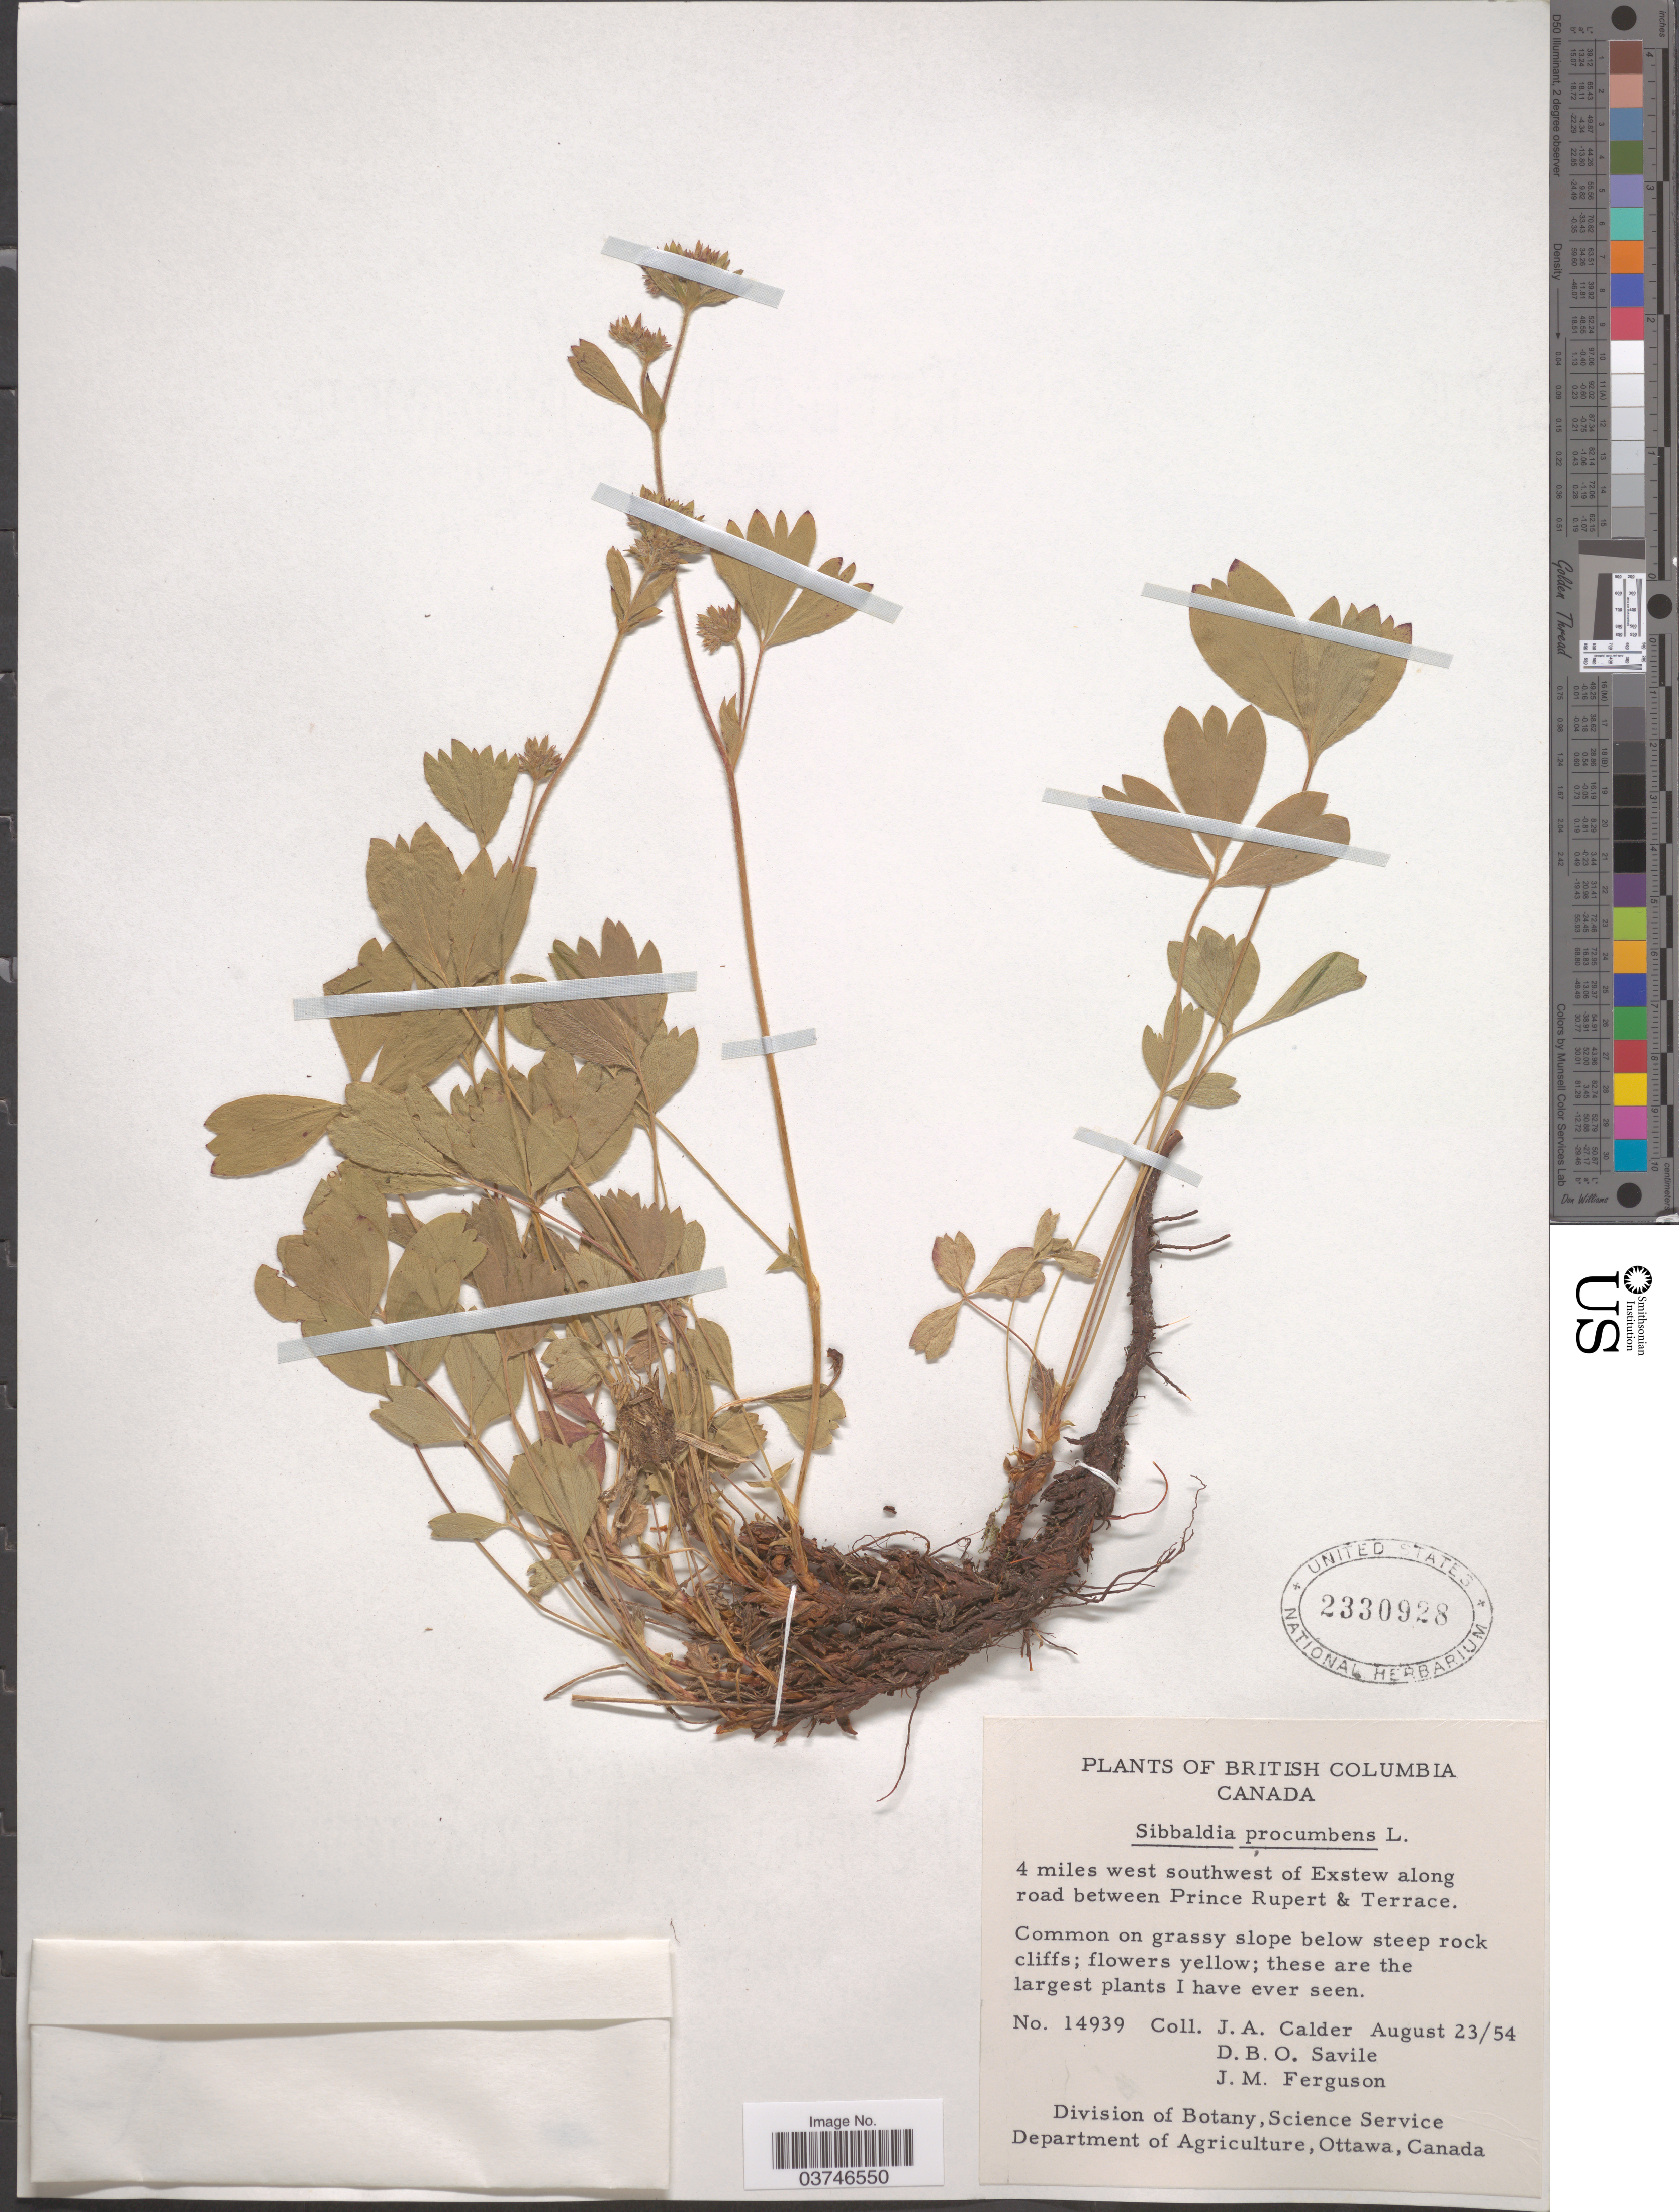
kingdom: Plantae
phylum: Tracheophyta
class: Magnoliopsida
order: Rosales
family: Rosaceae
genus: Sibbaldia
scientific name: Sibbaldia procumbens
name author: L.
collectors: J. A. Calder, D. Savile & J. M. Ferguson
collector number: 14939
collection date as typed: Transcribed d/m/y: 23/8/54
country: Canada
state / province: British Columbia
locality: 4 miles west southwest of Exstew along road between Prince Rupert & Terrace.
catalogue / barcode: US 2330928